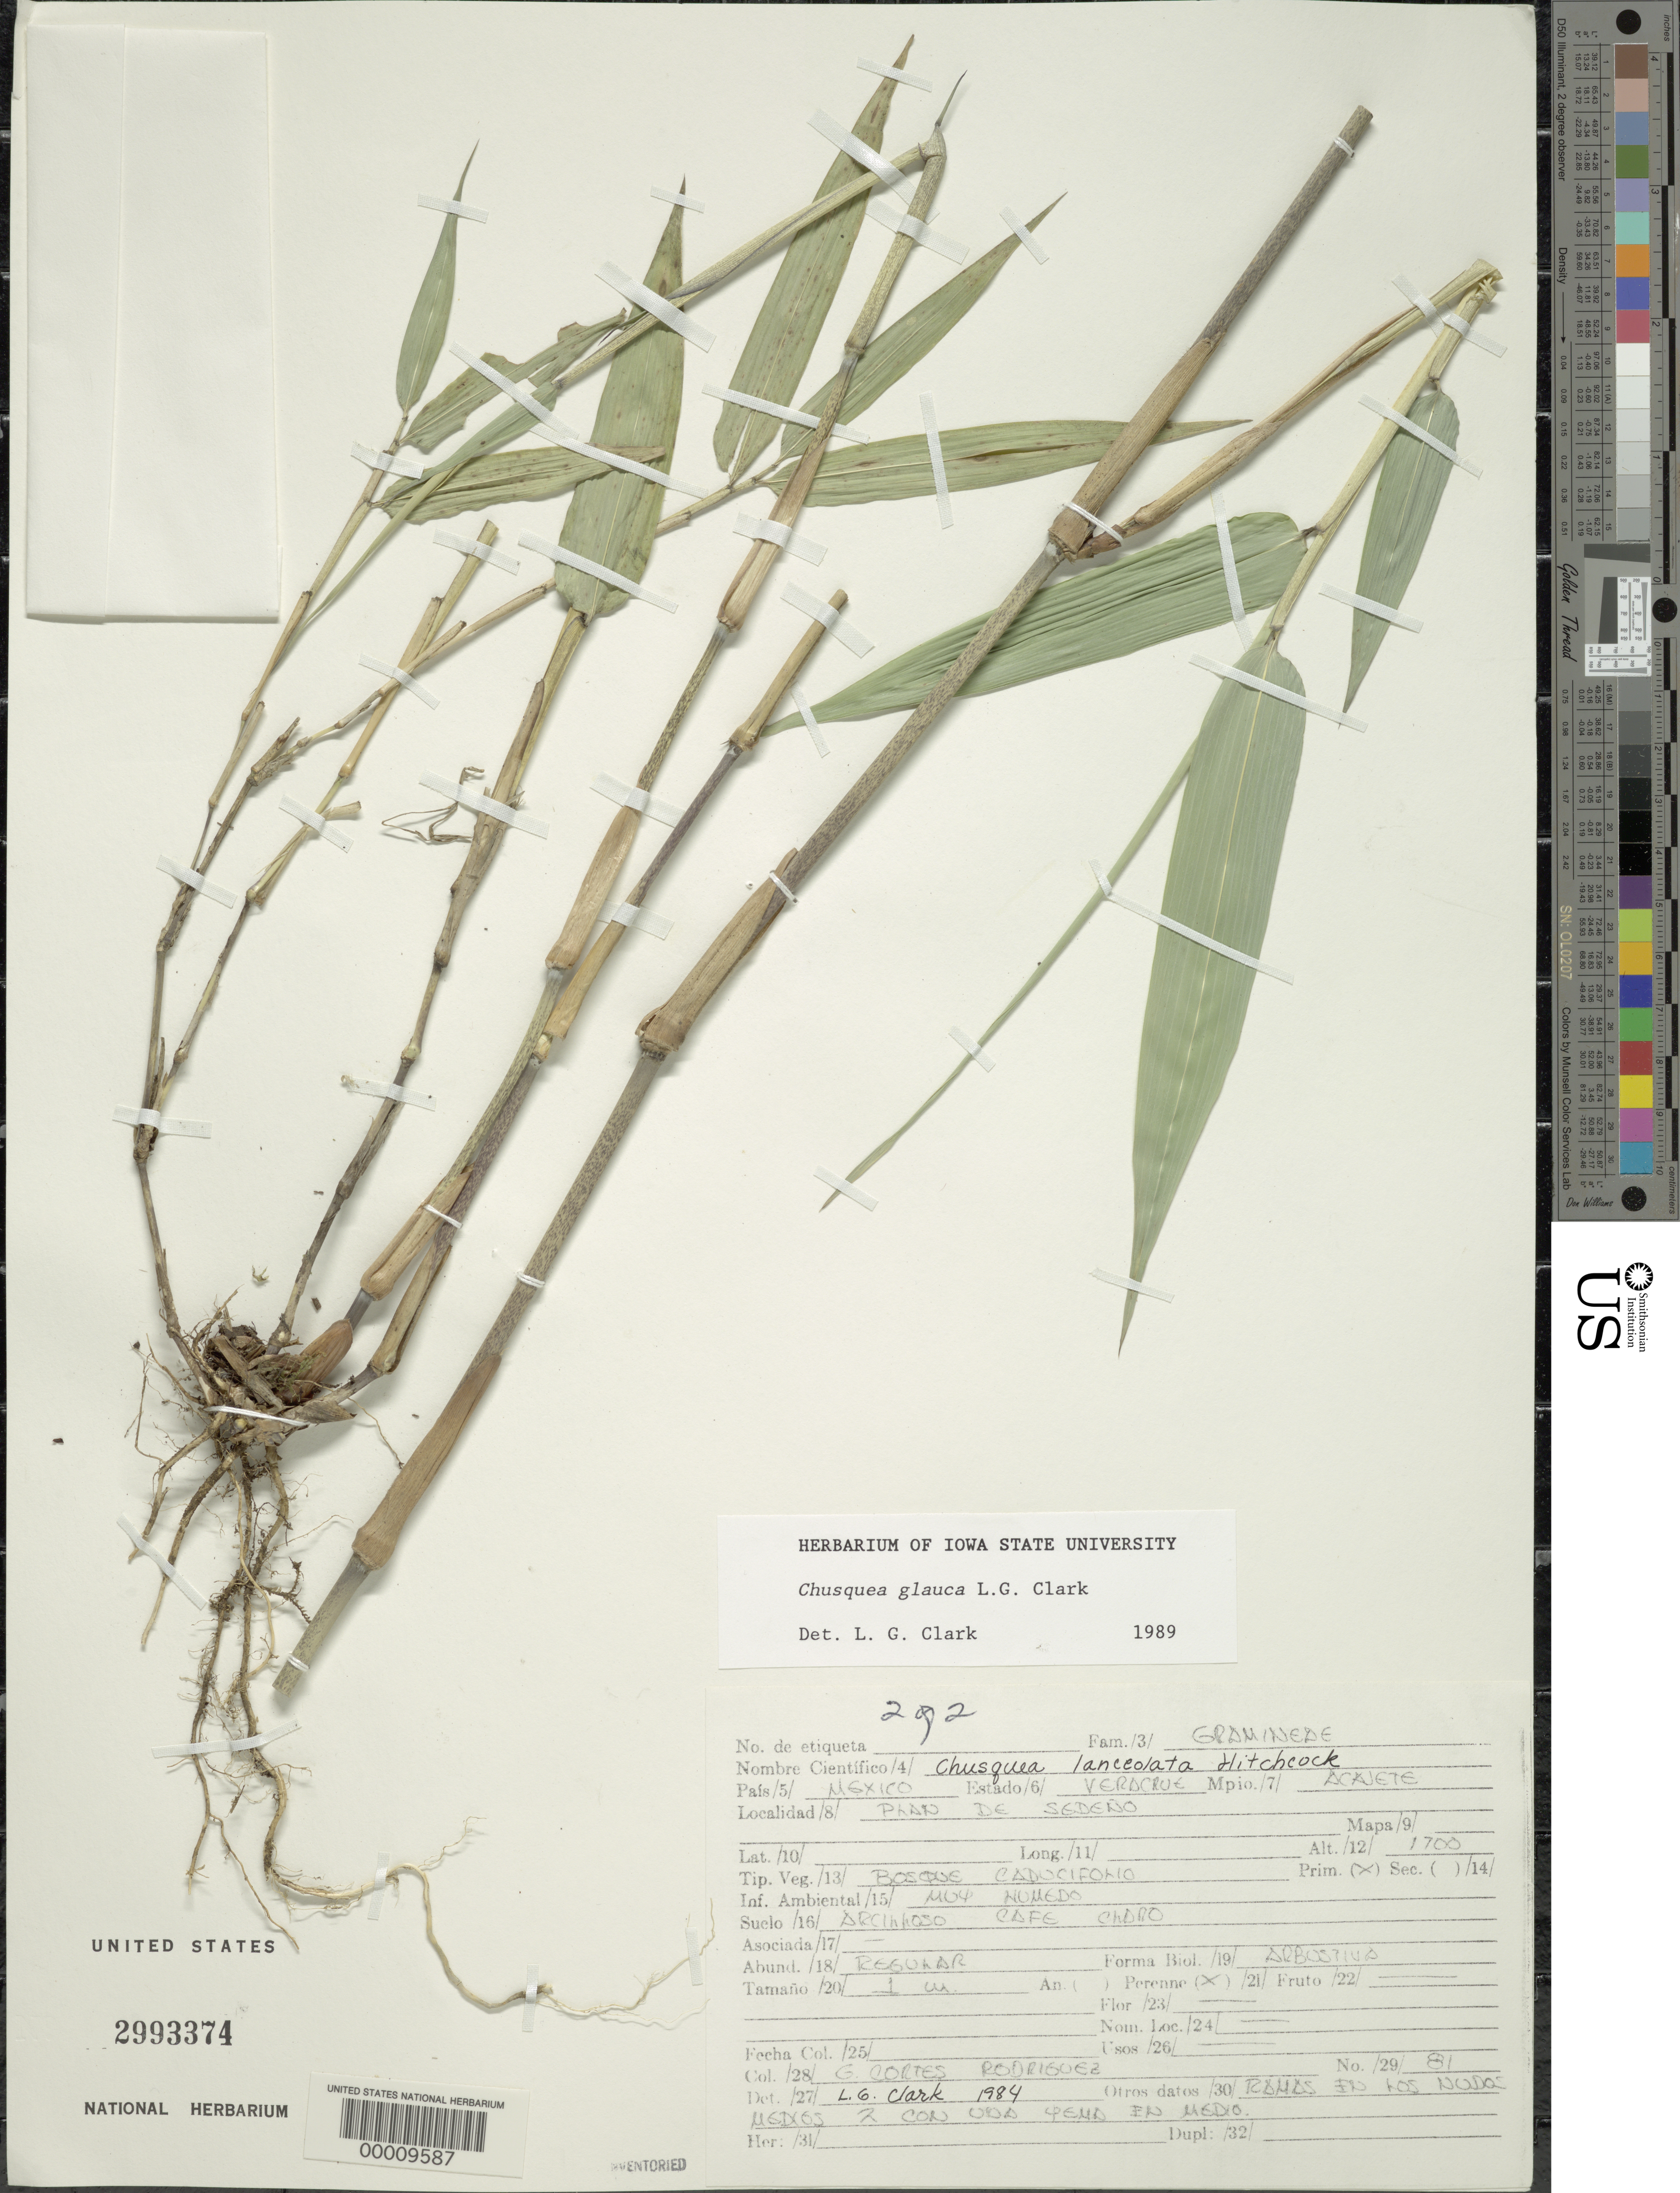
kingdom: Plantae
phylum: Tracheophyta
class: Liliopsida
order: Poales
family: Poaceae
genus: Chusquea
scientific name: Chusquea glauca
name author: L.G. Clark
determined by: Clark, Lynn G., (ISC), Iowa State University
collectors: G. Rodriguez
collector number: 81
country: Mexico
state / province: Veracruz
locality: Plan de sedeno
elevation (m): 1700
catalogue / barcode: US 2993374